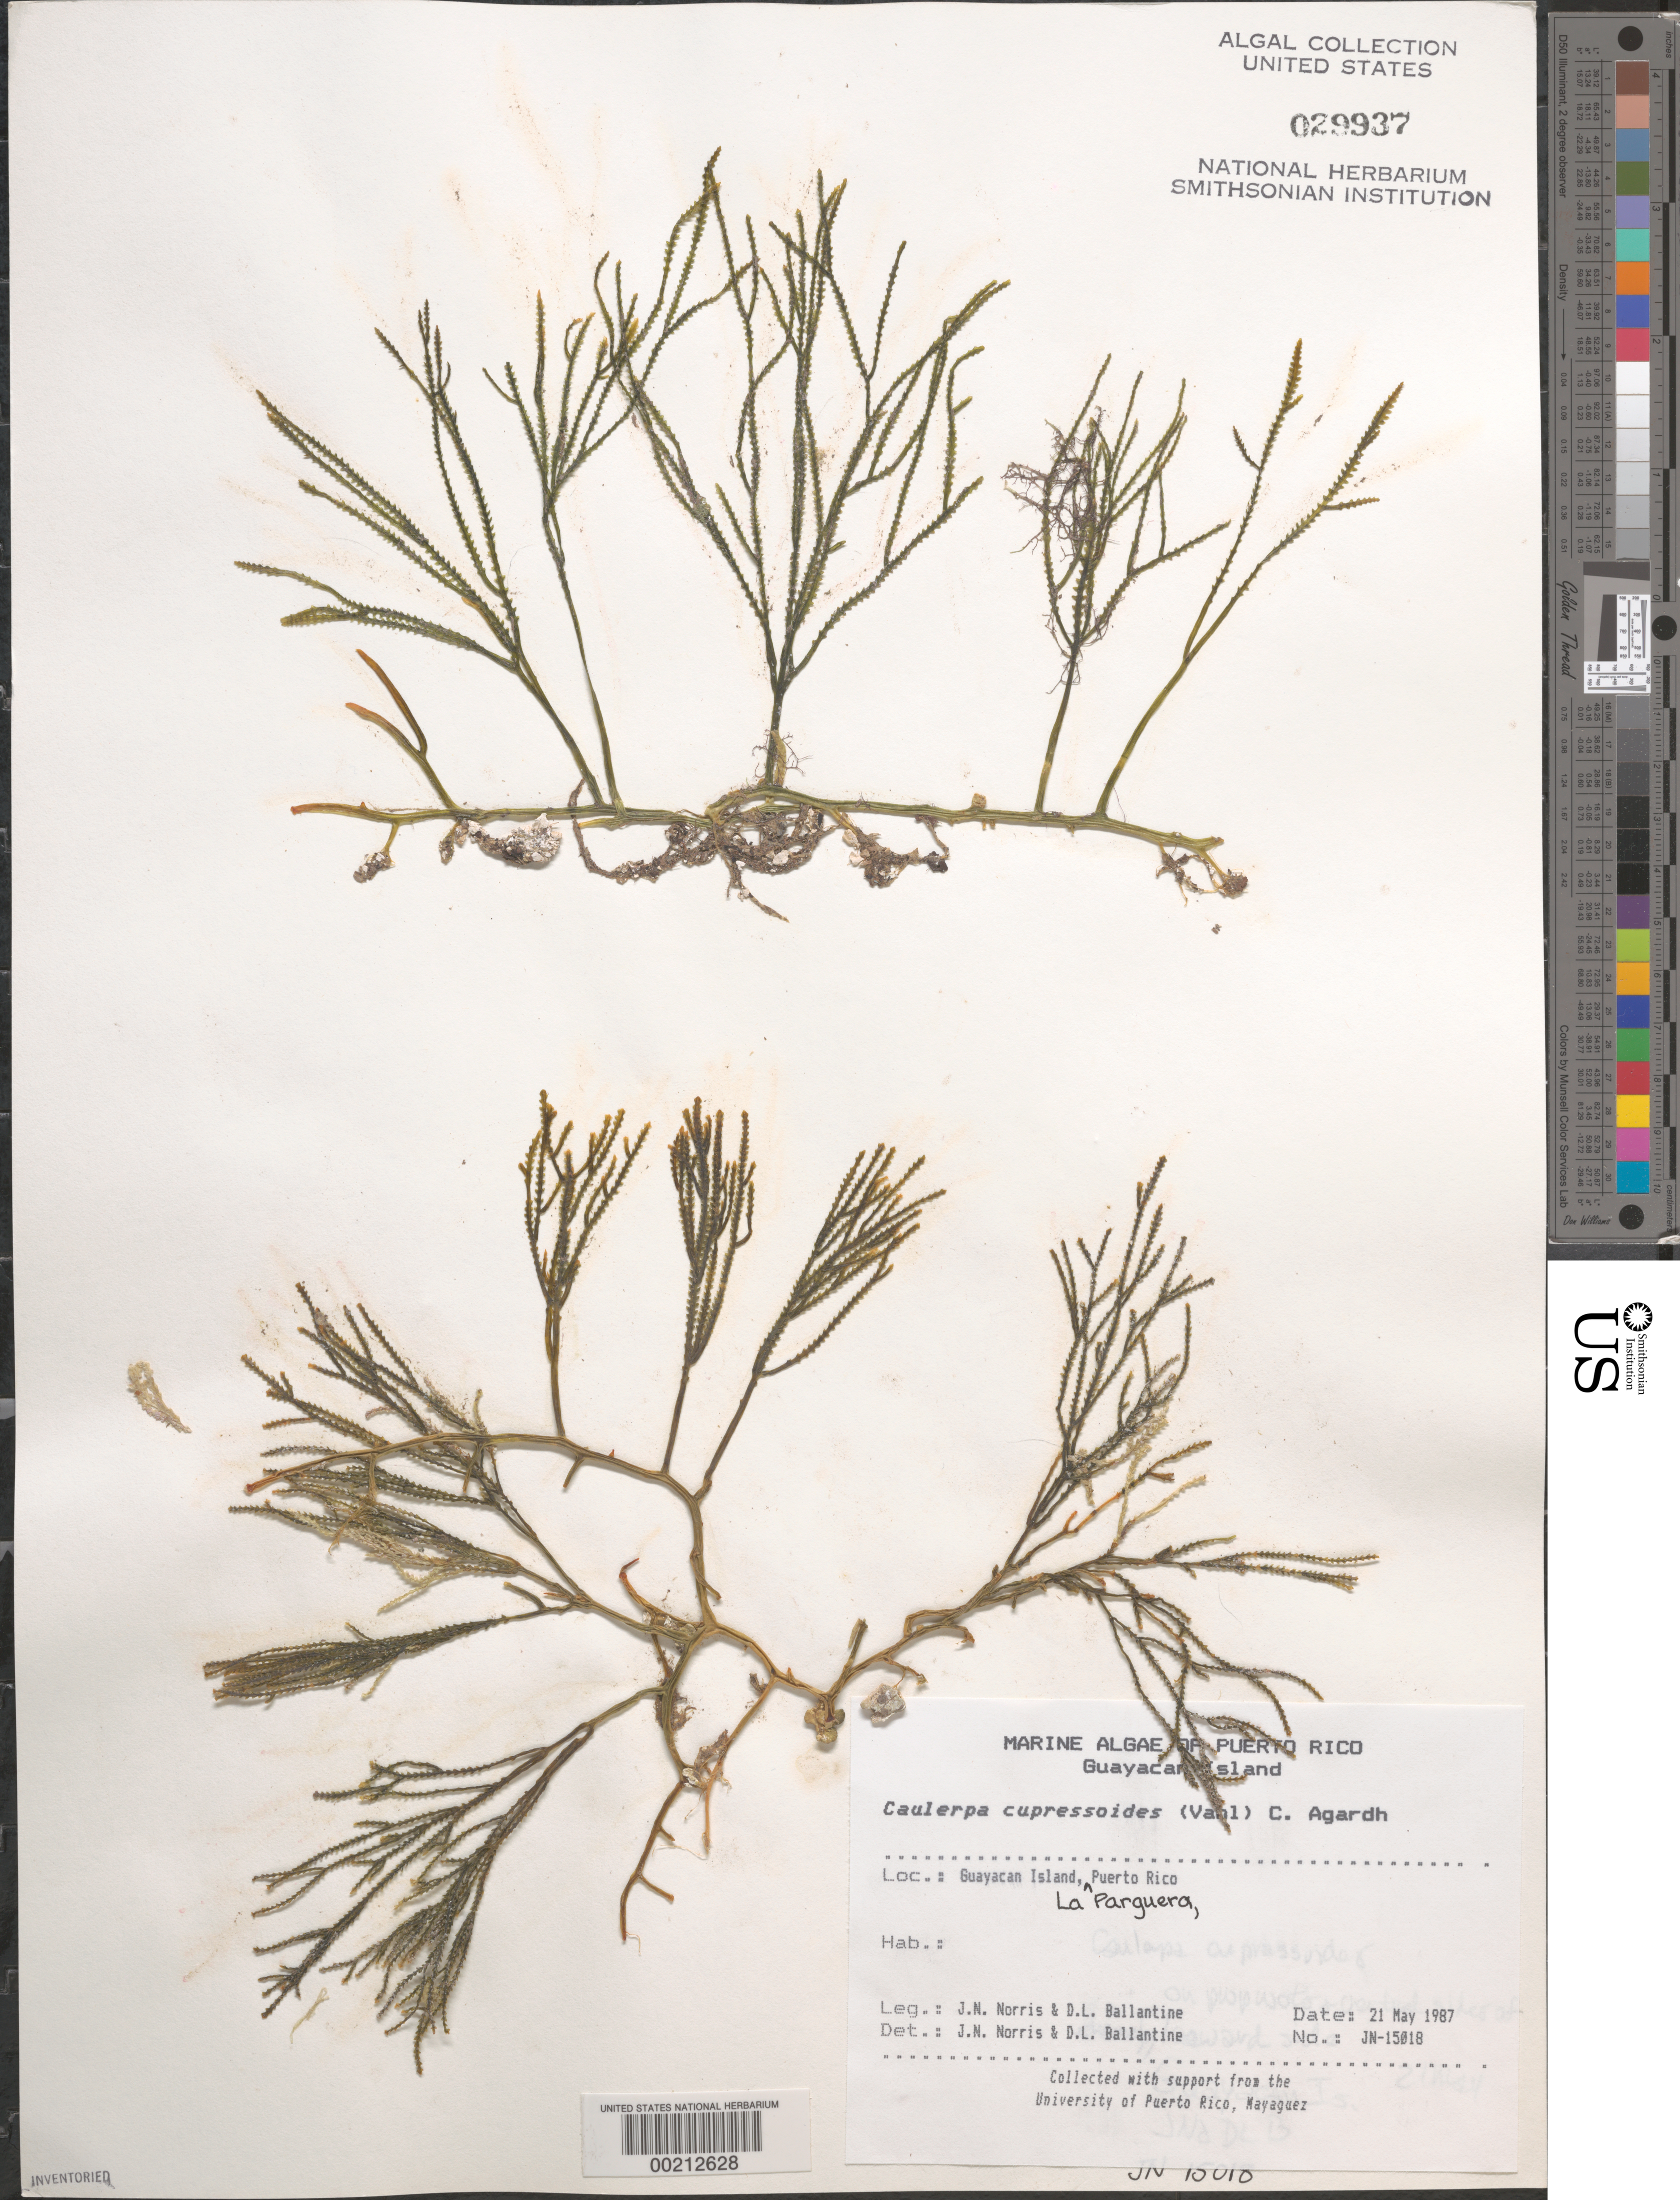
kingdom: Plantae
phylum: Chlorophyta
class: Ulvophyceae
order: Bryopsidales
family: Caulerpaceae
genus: Caulerpa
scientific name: Caulerpa cupressoides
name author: (Vahl) C. Agardh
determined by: Norris, J. N.; Ballantine, D. L.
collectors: J. N. Norris & D.L. Ballantine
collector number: JN-15018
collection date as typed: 21 May 1987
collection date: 1987-05-21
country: Puerto Rico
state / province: Lajas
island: Guayacan Island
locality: La Parguera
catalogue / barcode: US 29937